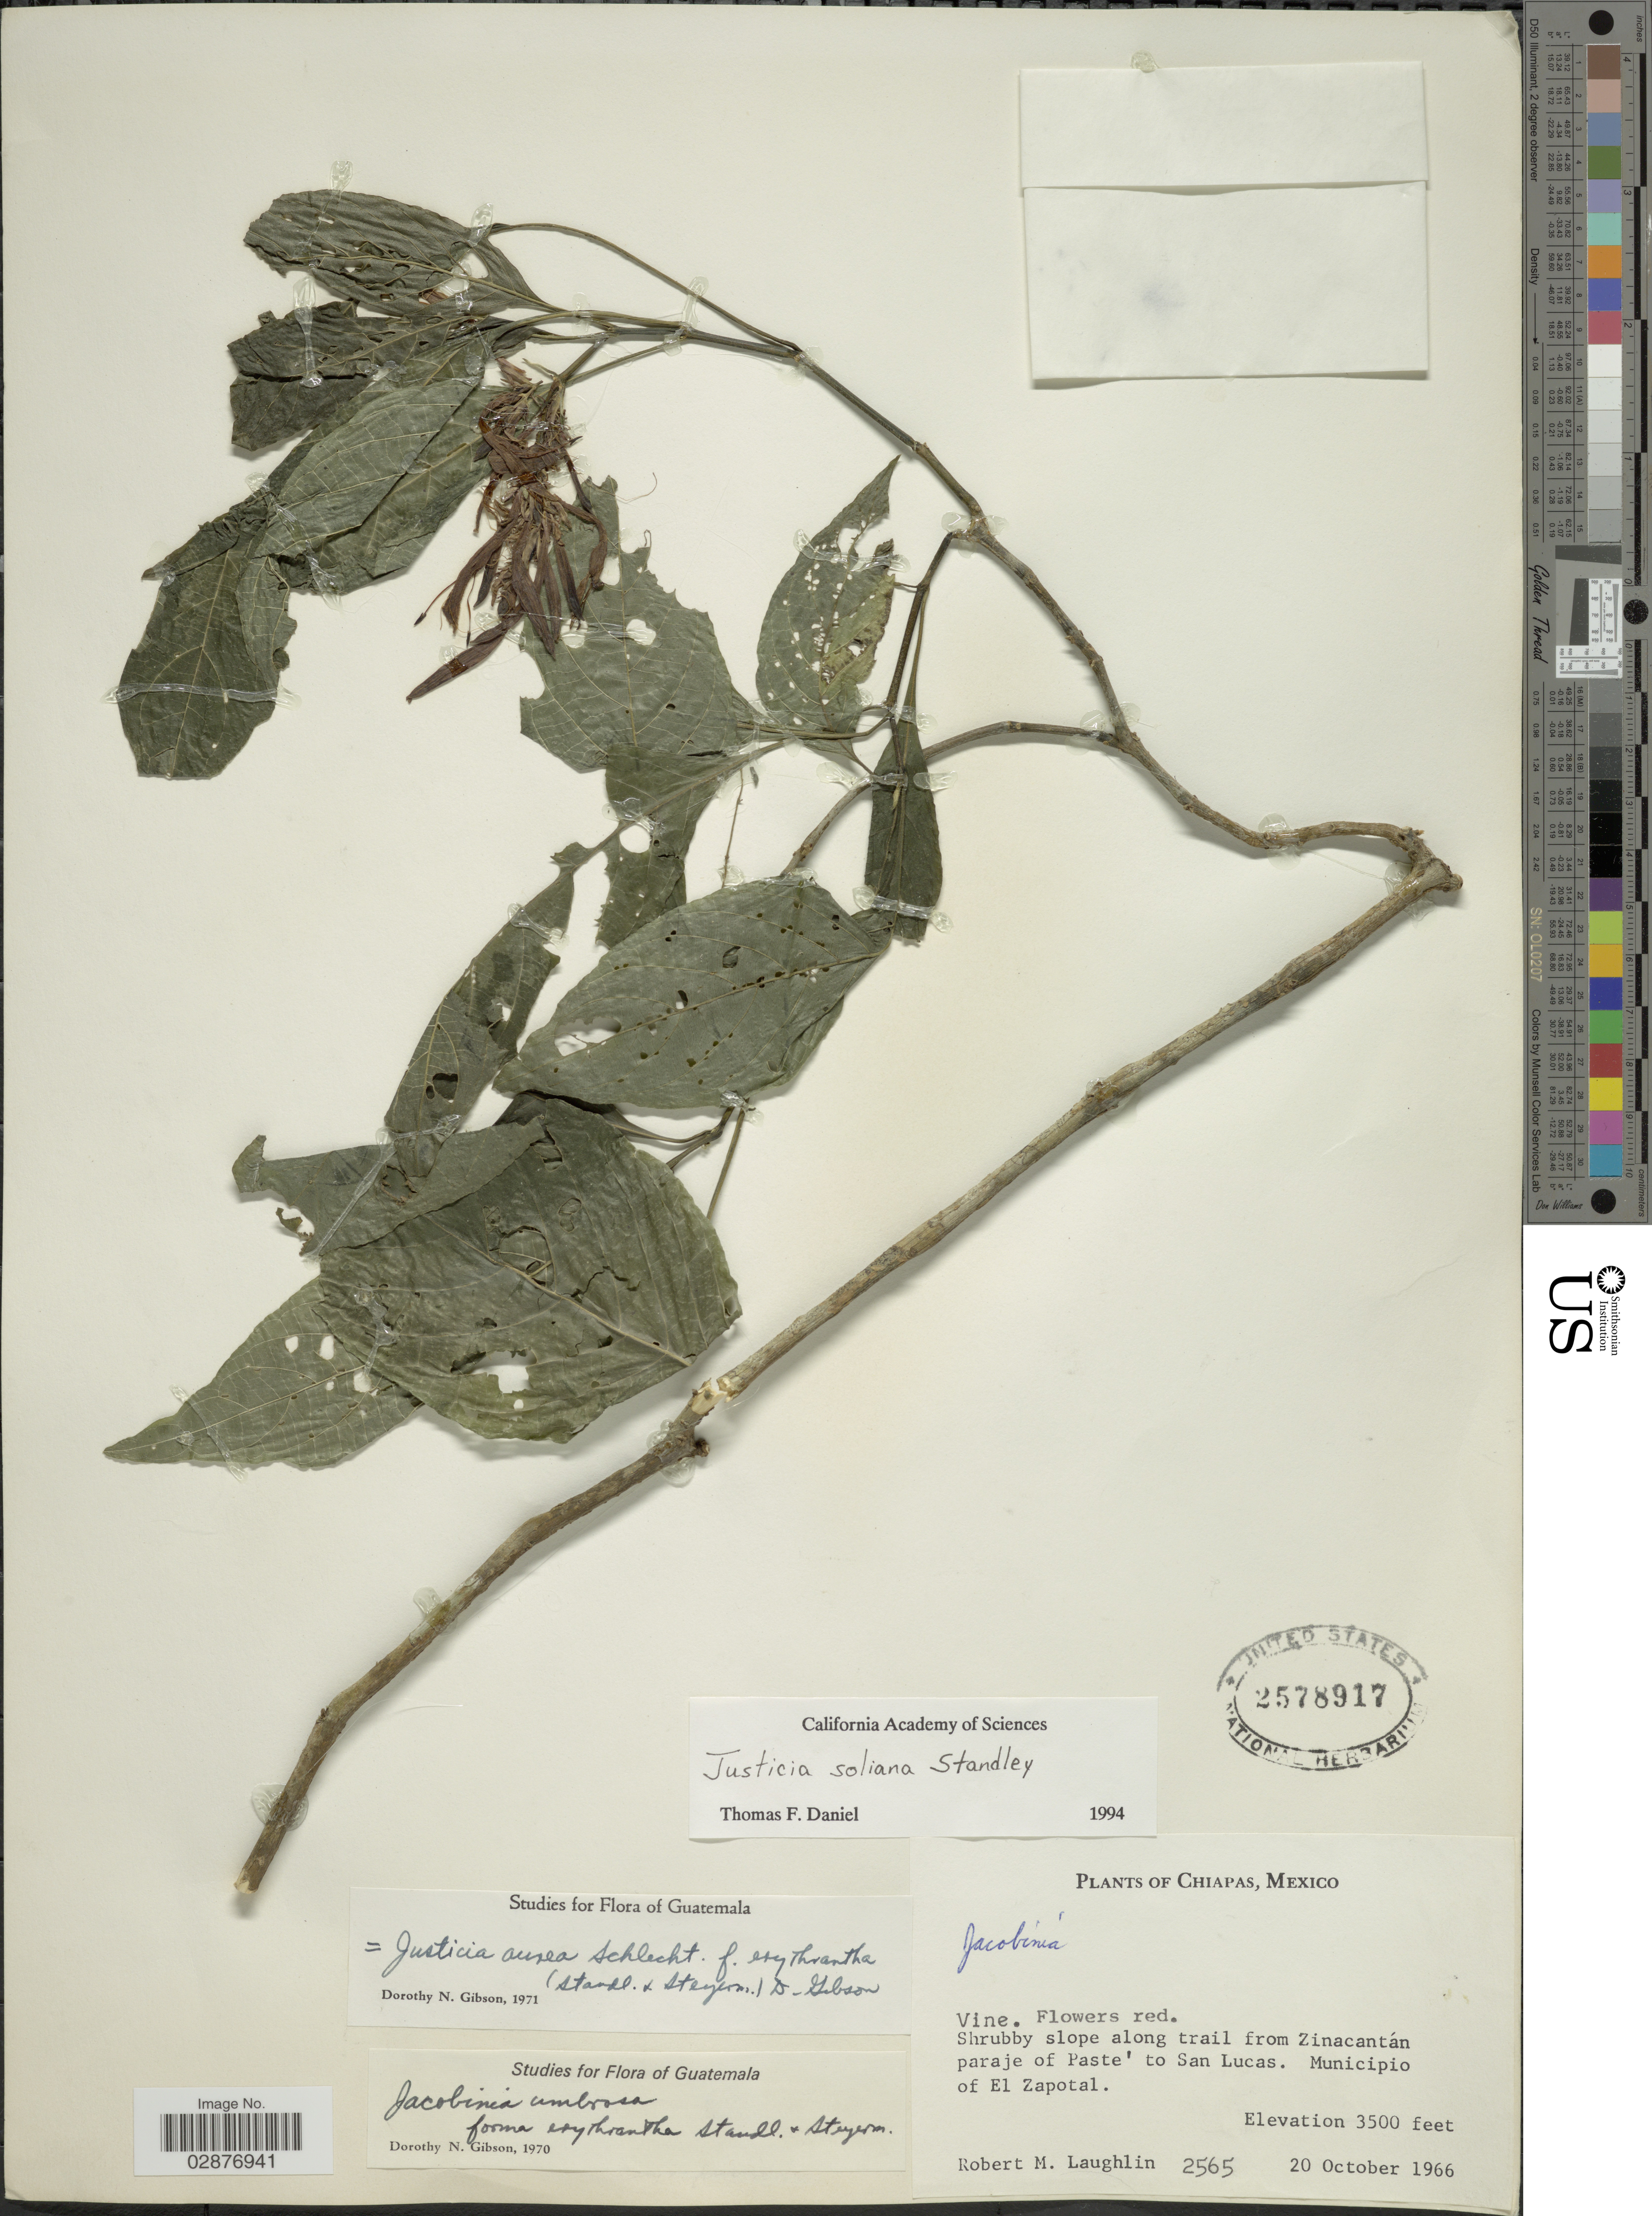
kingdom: Plantae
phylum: Tracheophyta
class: Magnoliopsida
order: Lamiales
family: Acanthaceae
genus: Justicia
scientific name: Justicia soliana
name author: Standl.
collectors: R. M. Laughlin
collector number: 2565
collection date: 1966-10-20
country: Mexico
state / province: Chiapas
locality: Shrubby slope along trail from Zinacantán paraje of Paste' to San Lucas. Municipio of El Zapotal.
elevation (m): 1067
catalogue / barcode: US 2578917